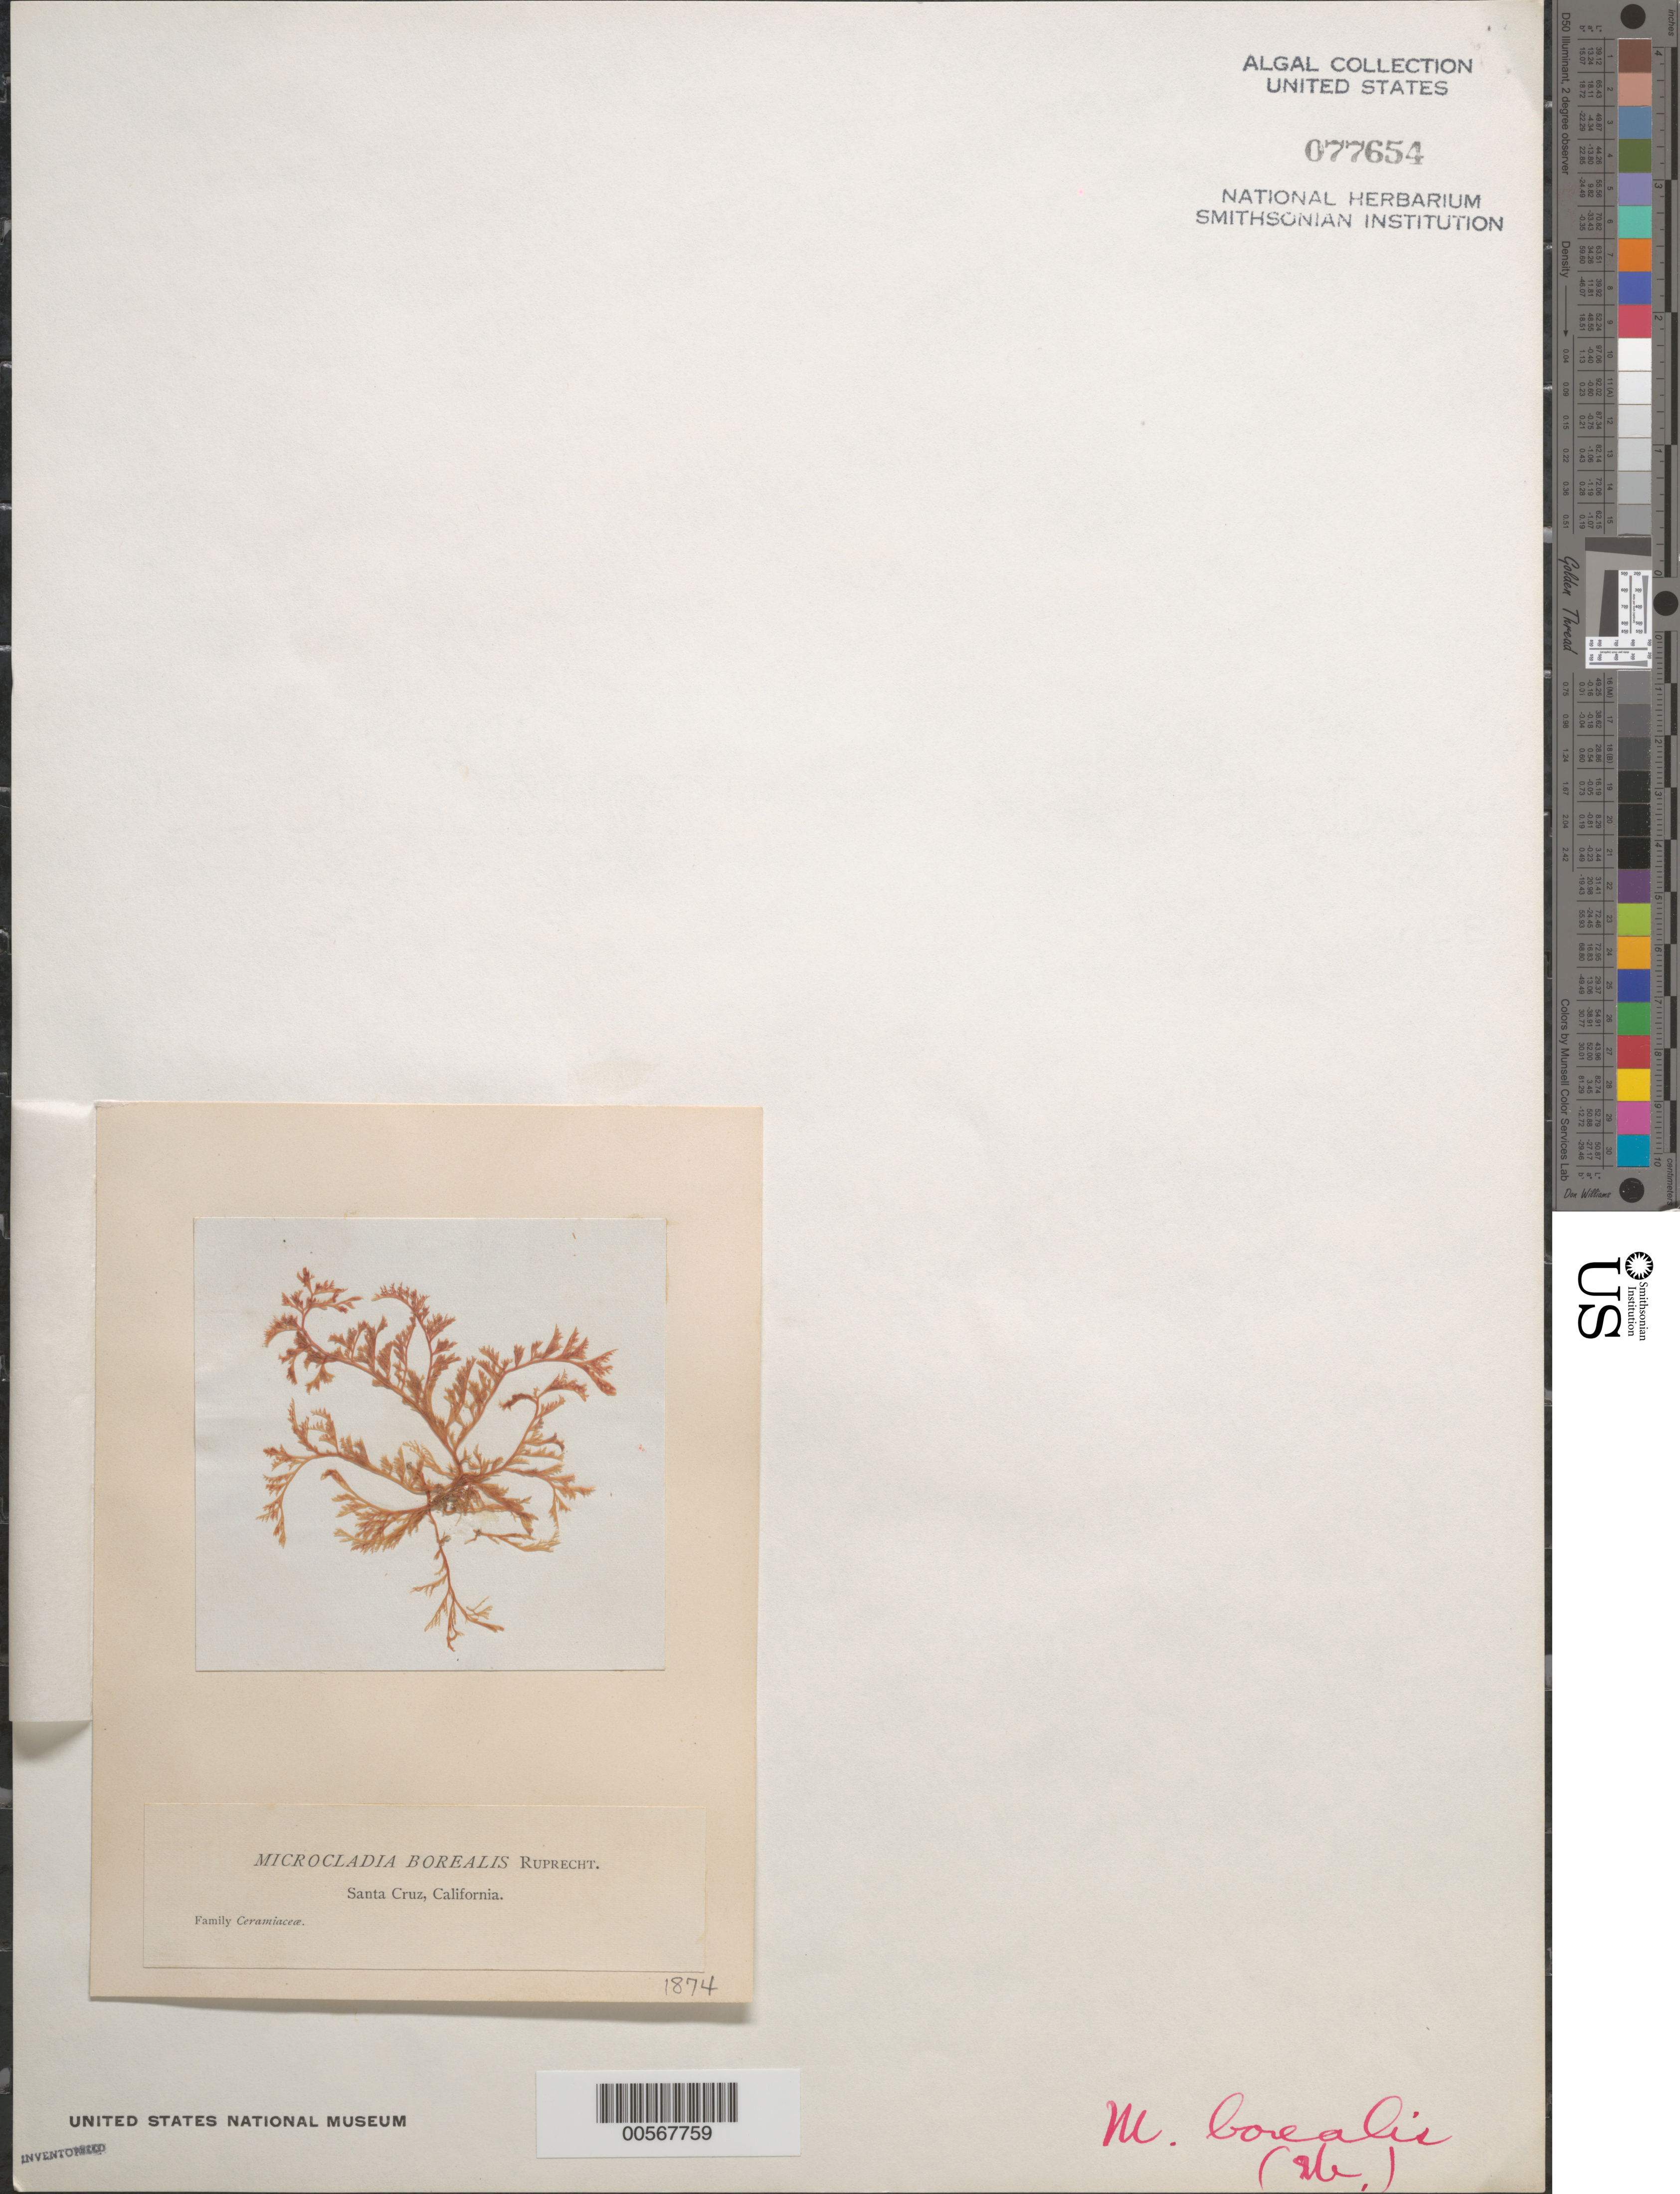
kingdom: Plantae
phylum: Rhodophyta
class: Florideophyceae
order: Ceramiales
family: Ceramiaceae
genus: Microcladia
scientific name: Microcladia borealis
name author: Rupr.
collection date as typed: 1874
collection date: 1874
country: United States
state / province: California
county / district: Santa Cruz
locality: Santa Cruz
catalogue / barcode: US 77654